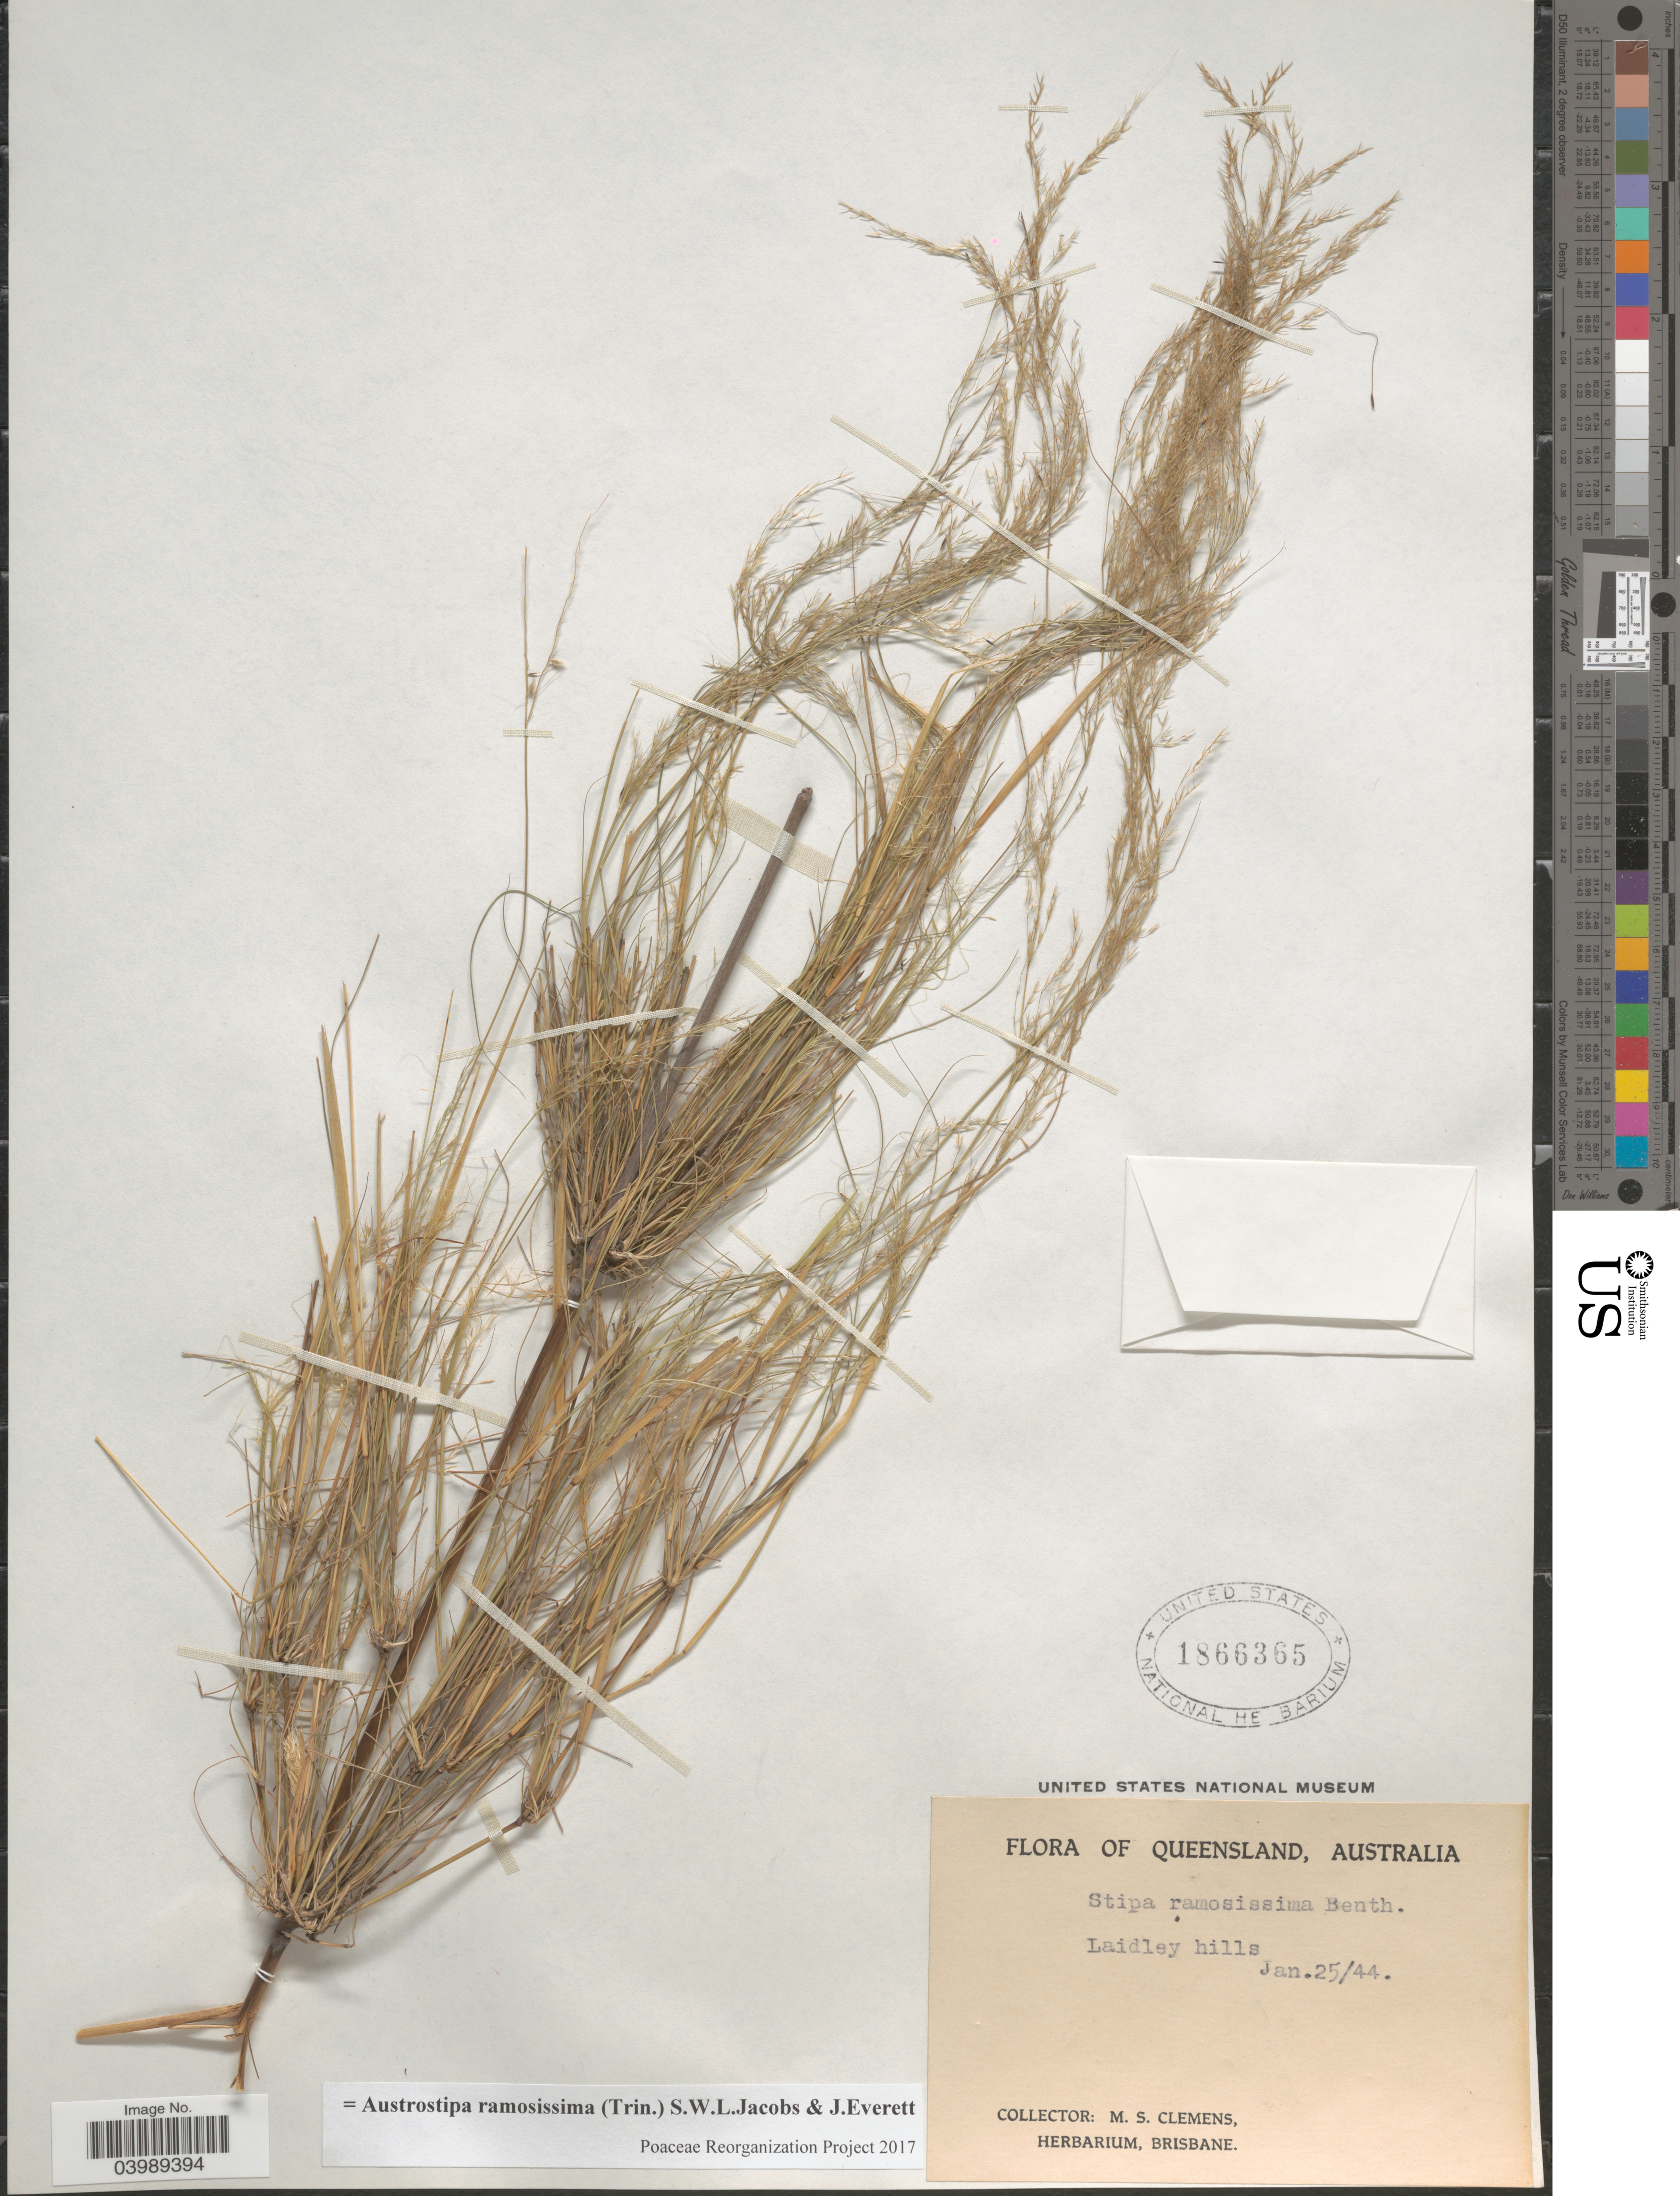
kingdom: Plantae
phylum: Tracheophyta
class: Liliopsida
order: Poales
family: Poaceae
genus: Austrostipa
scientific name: Austrostipa ramosissima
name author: (Trin.) S.W.L. Jacobs & J. Everett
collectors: M. S. Clemens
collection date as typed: Transcribed d/m/y: 25/1/44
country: Australia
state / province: Queensland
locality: Laidley hills.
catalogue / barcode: US 1866365